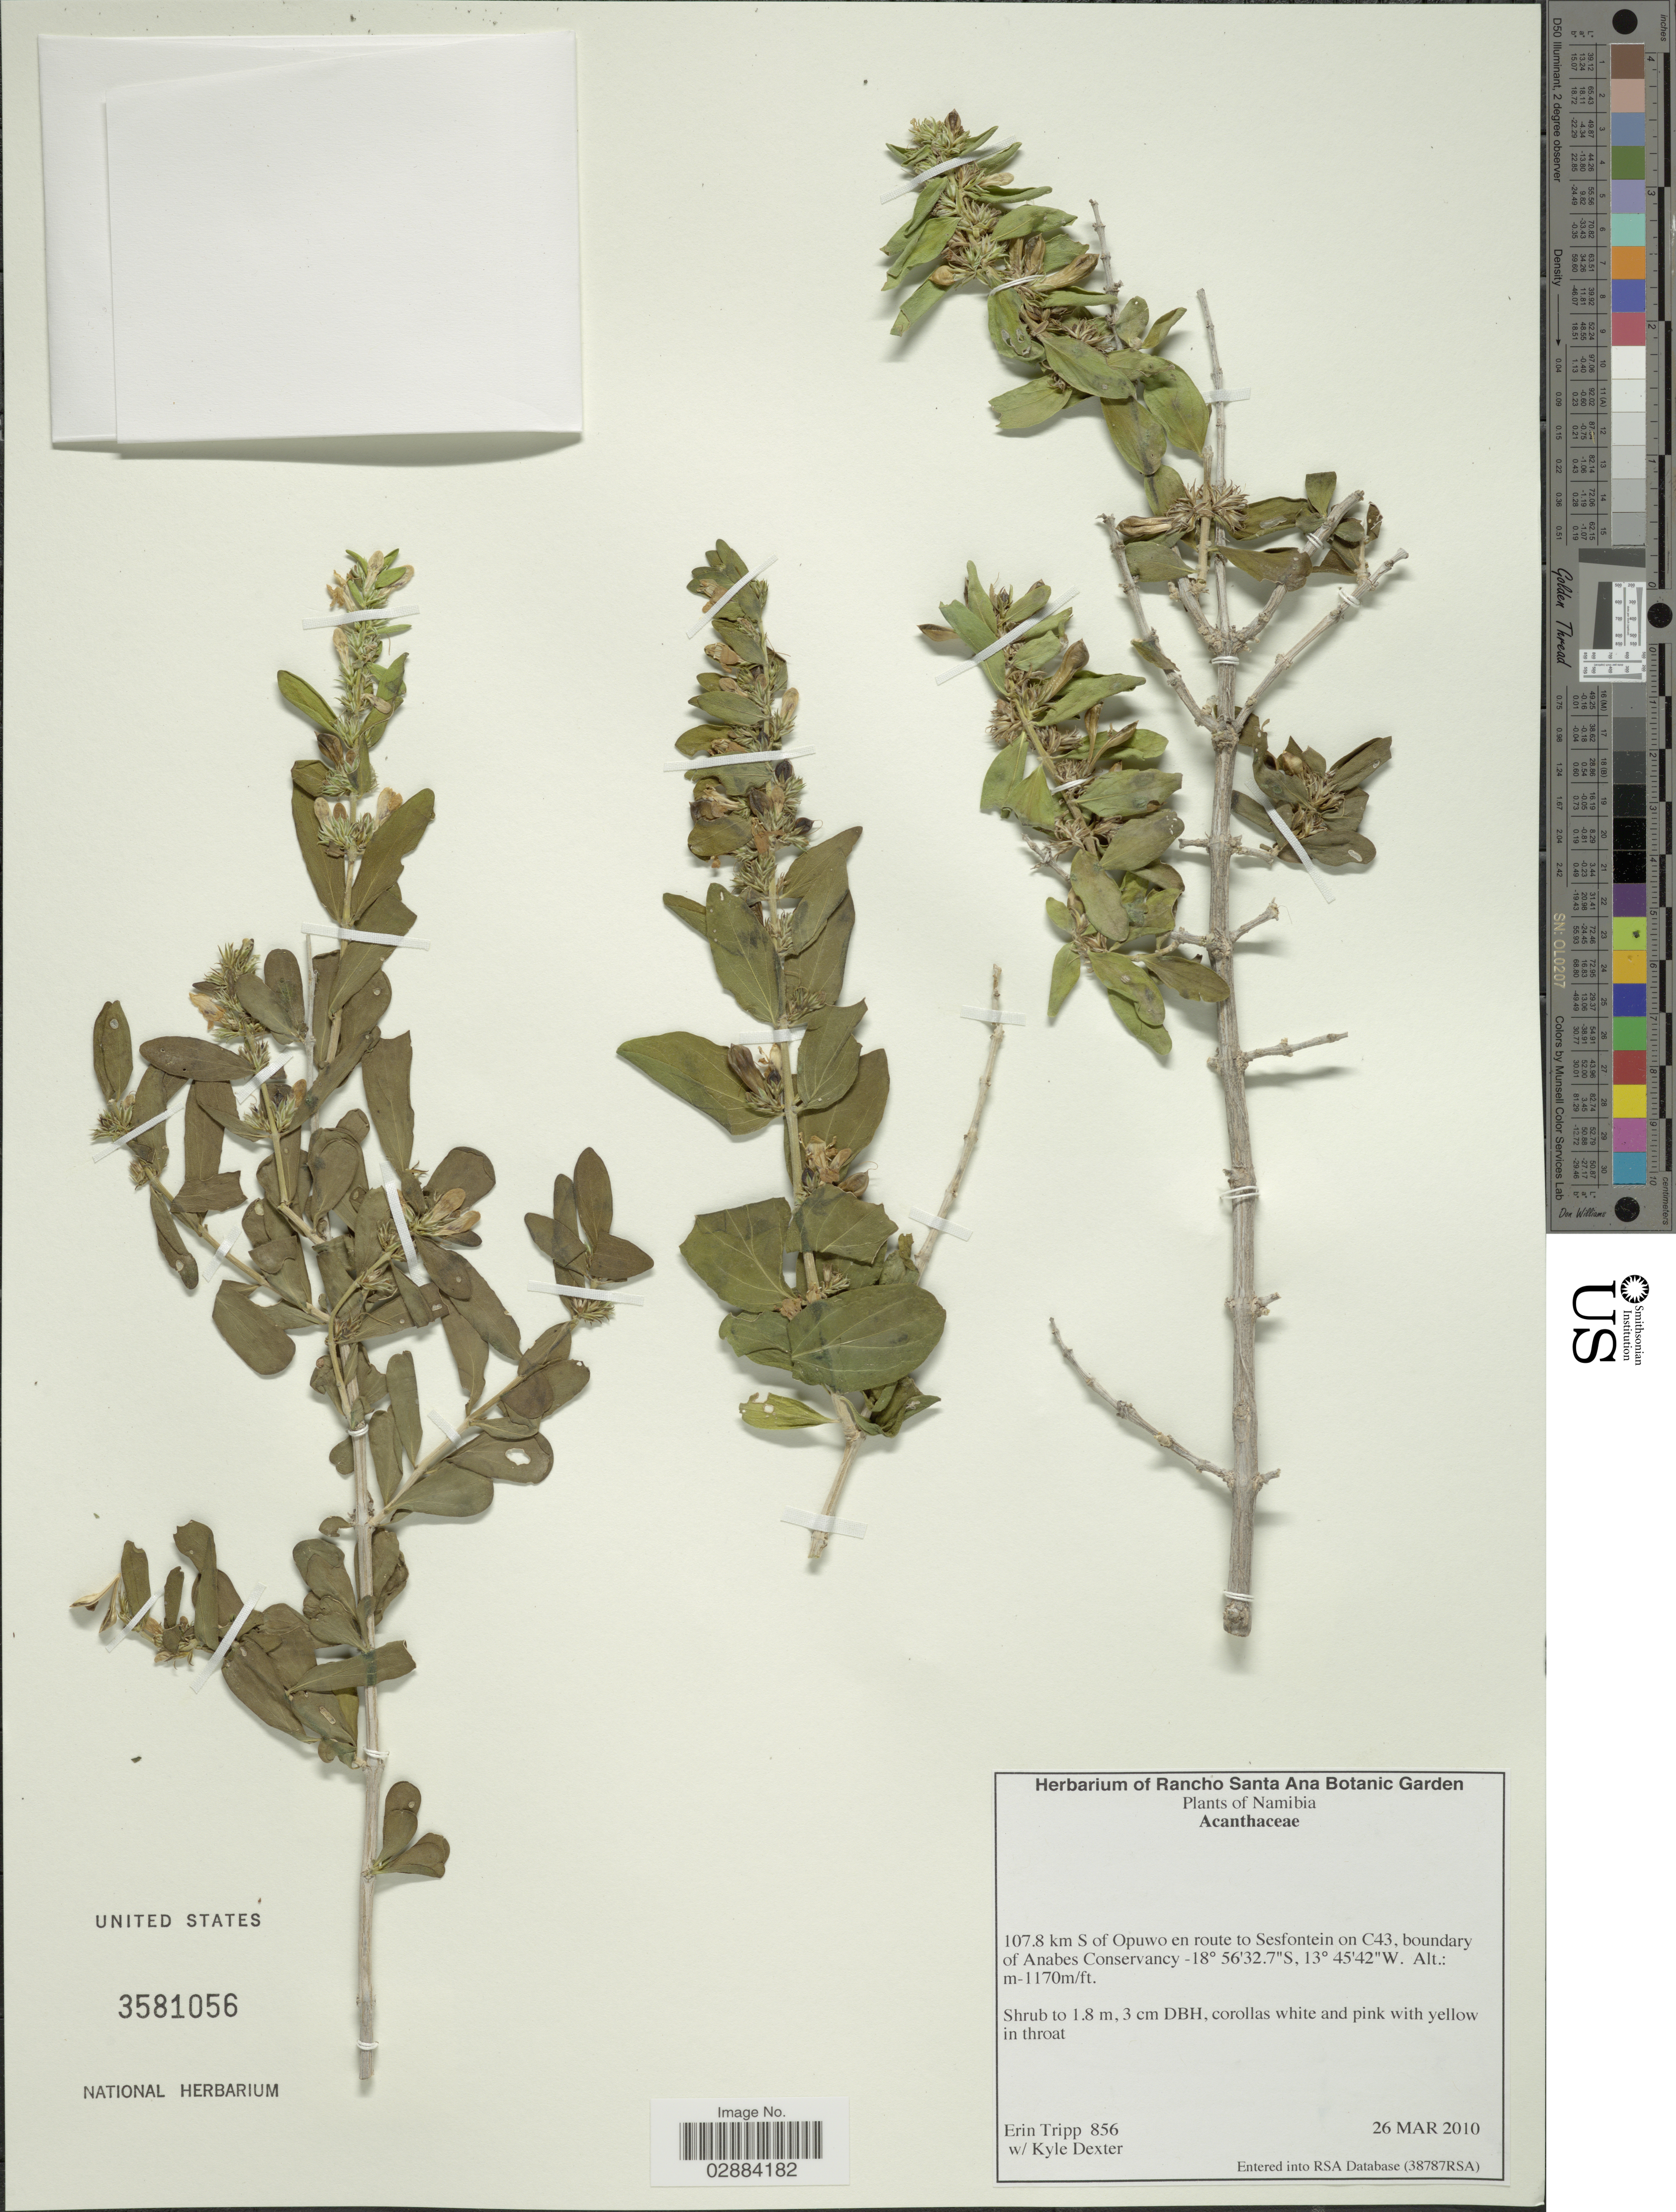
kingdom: Plantae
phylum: Tracheophyta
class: Magnoliopsida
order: Lamiales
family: Acanthaceae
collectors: E. Tripp & K. Dexter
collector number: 856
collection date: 2010-03-26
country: Namibia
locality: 107.8 km S of Opuwo en route to Sesfontein on C43, boundary of Anabes Conservancy.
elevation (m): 1170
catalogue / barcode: US 3581056